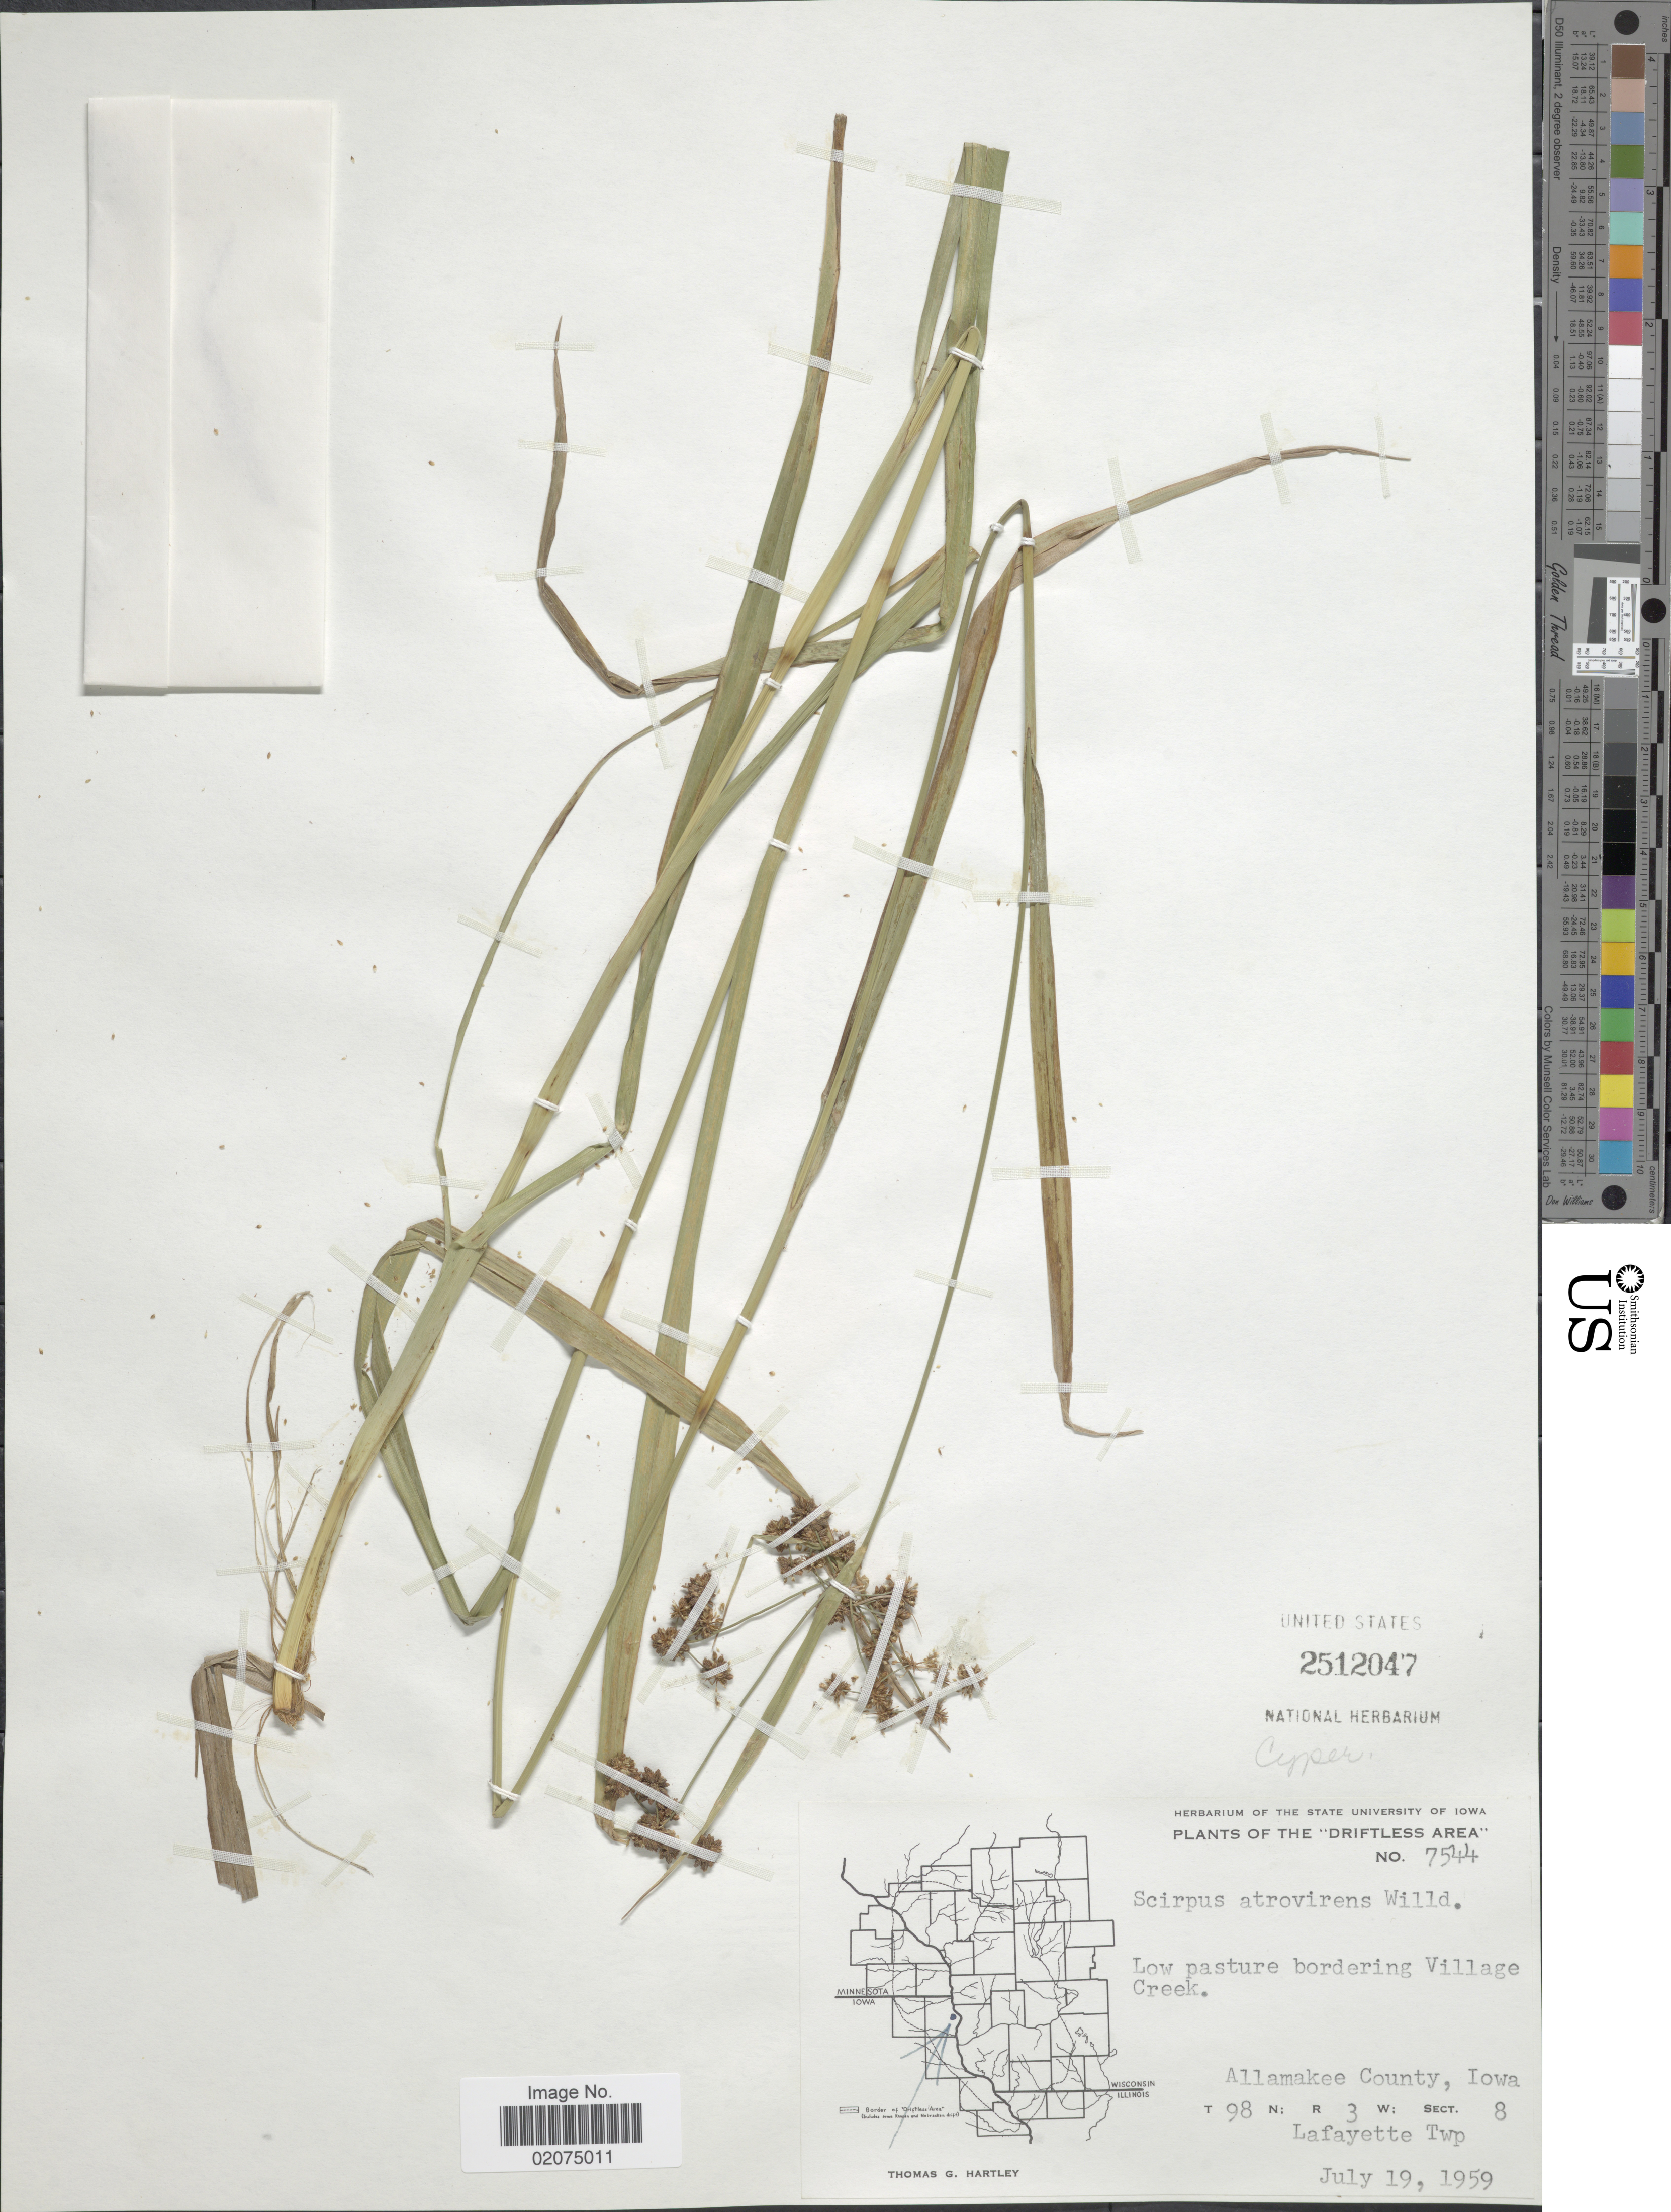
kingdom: Plantae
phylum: Tracheophyta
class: Liliopsida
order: Poales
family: Cyperaceae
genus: Scirpus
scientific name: Scirpus atrovirens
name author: Willd.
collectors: T. G. Hartley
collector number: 7544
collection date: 1959-07-19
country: United States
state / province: Iowa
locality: The Driftless Area, Village Creek, Allamakee County, T98N, R3W, Sect 8, Lafayette Twp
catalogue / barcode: US 2512047